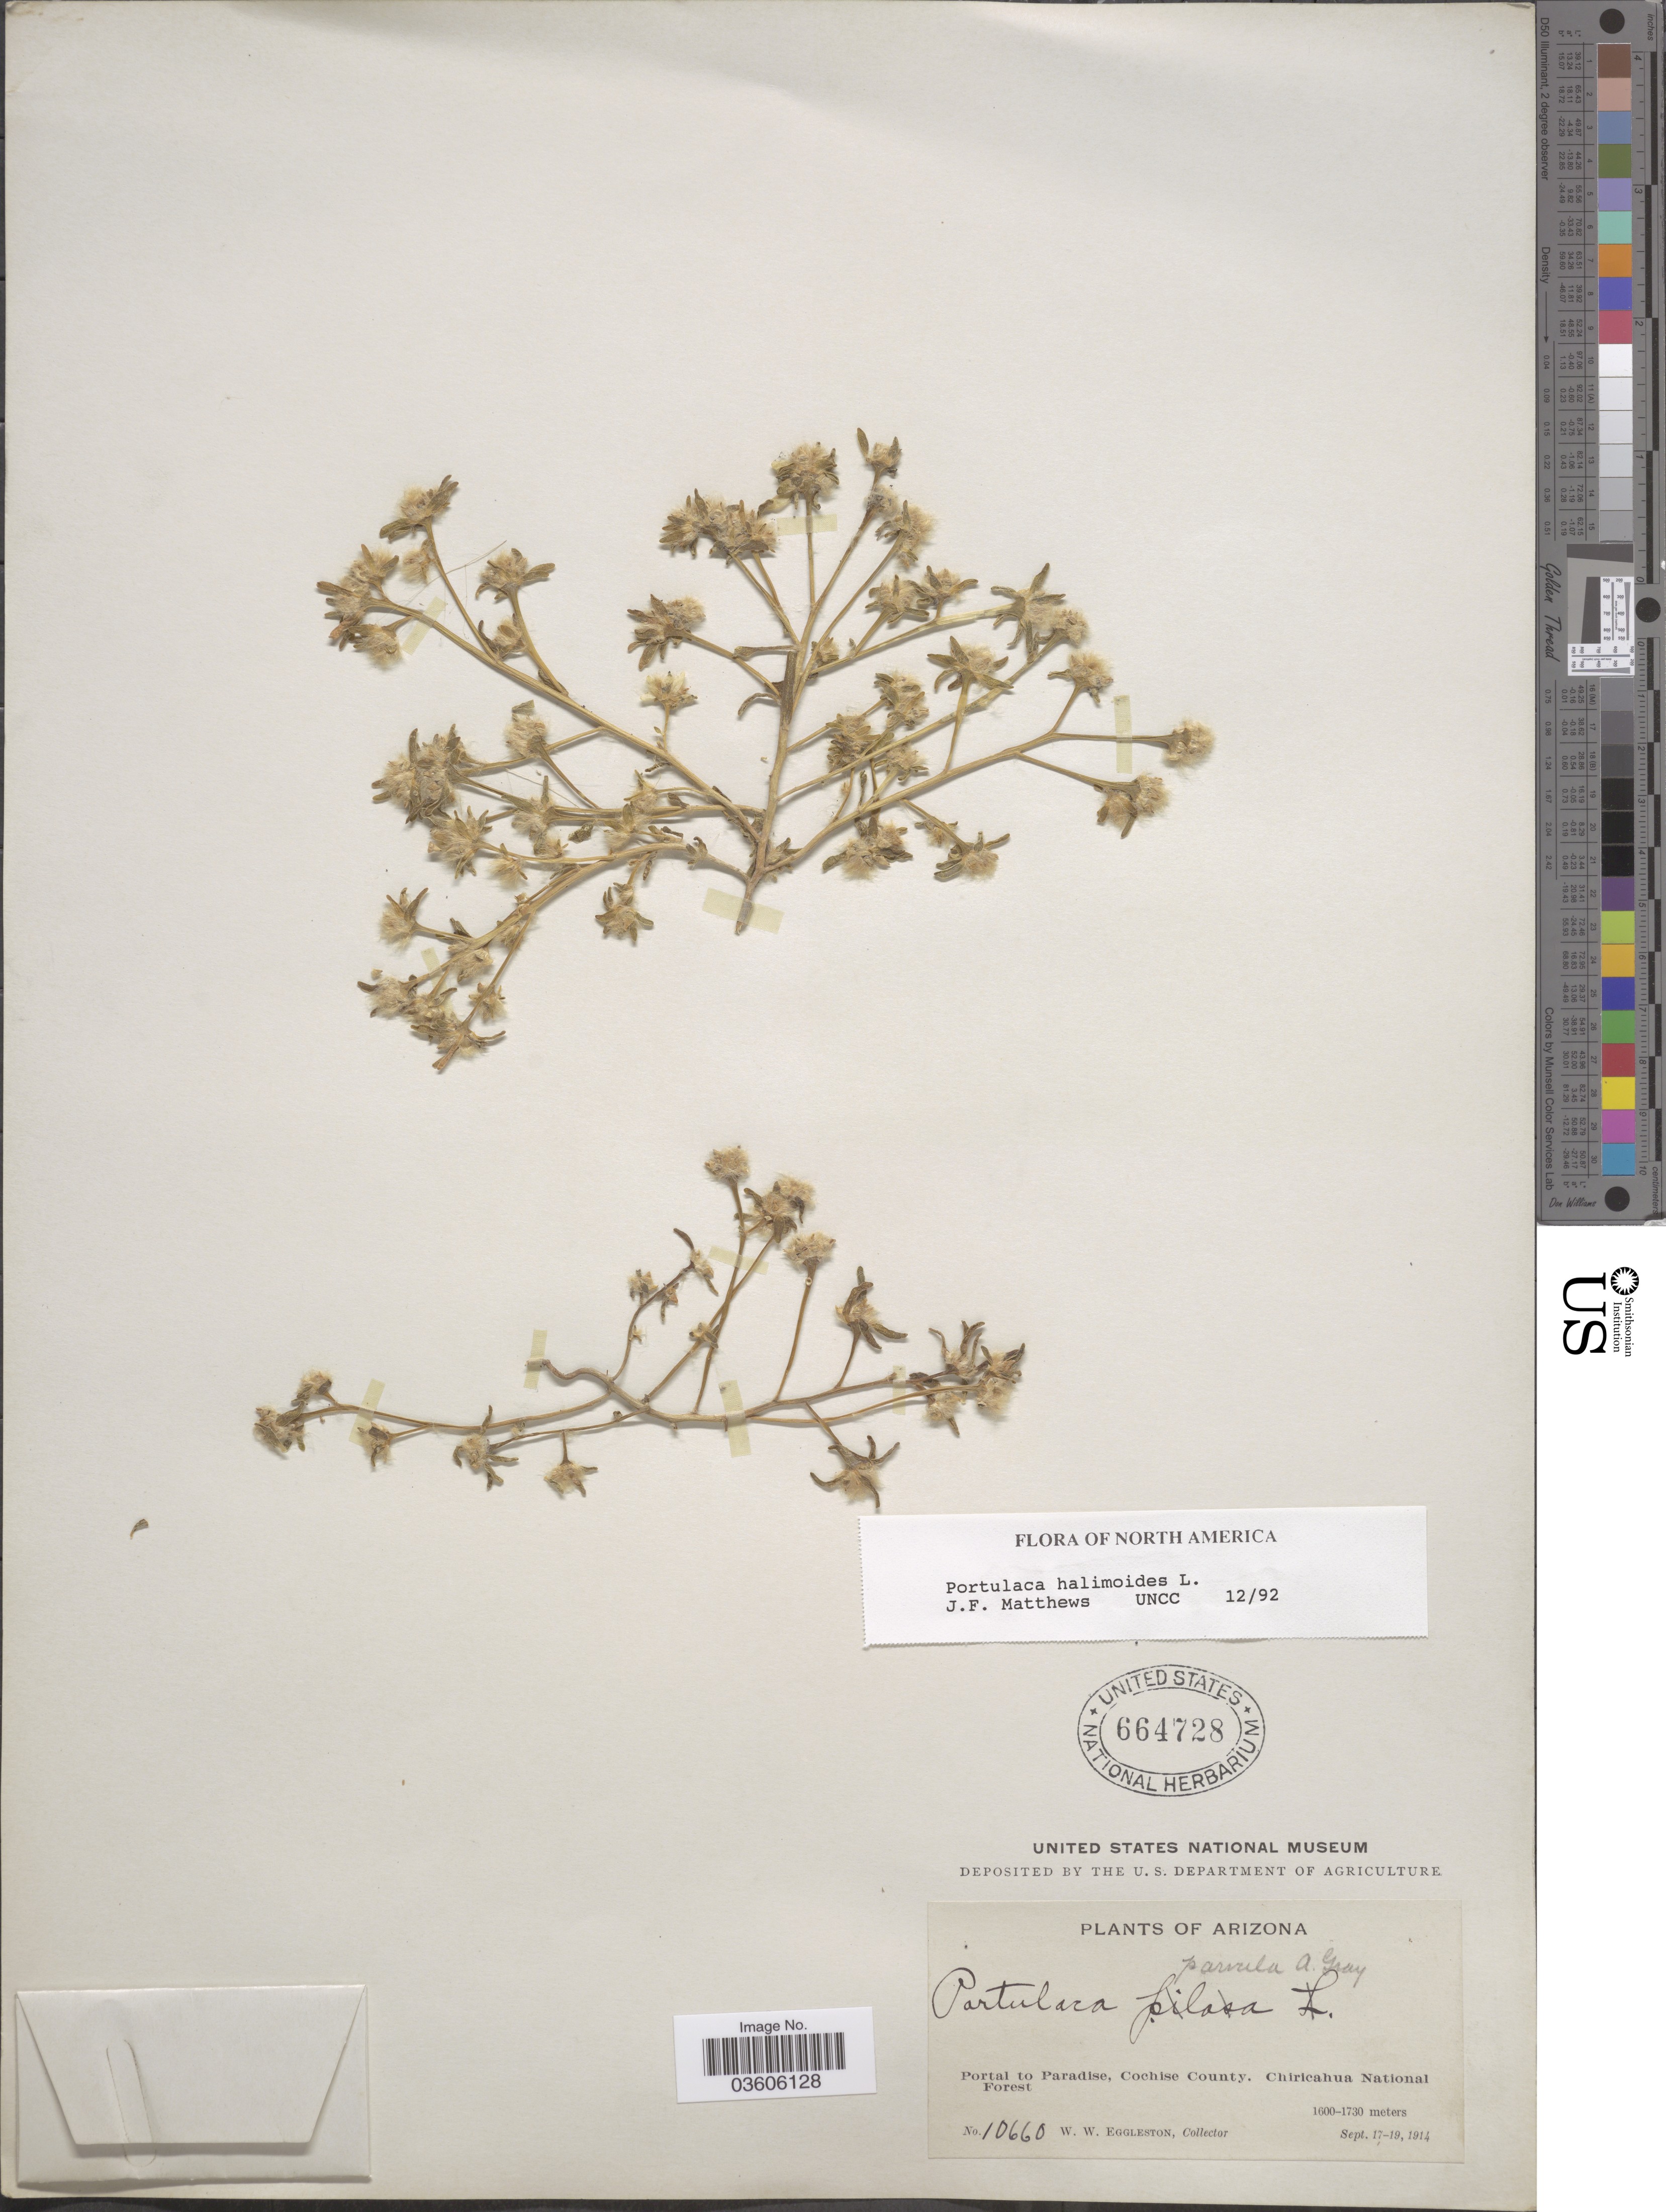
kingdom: Plantae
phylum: Tracheophyta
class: Magnoliopsida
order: Caryophyllales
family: Portulacaceae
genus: Portulaca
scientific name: Portulaca halimoides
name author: L.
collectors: W. W. Eggleston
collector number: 10660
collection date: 1914-09-17/1914-09-19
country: United States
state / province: Arizona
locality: Portal to Paradise, Cochise County, Chiricahua National Forest.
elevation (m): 1600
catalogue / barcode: US 664728